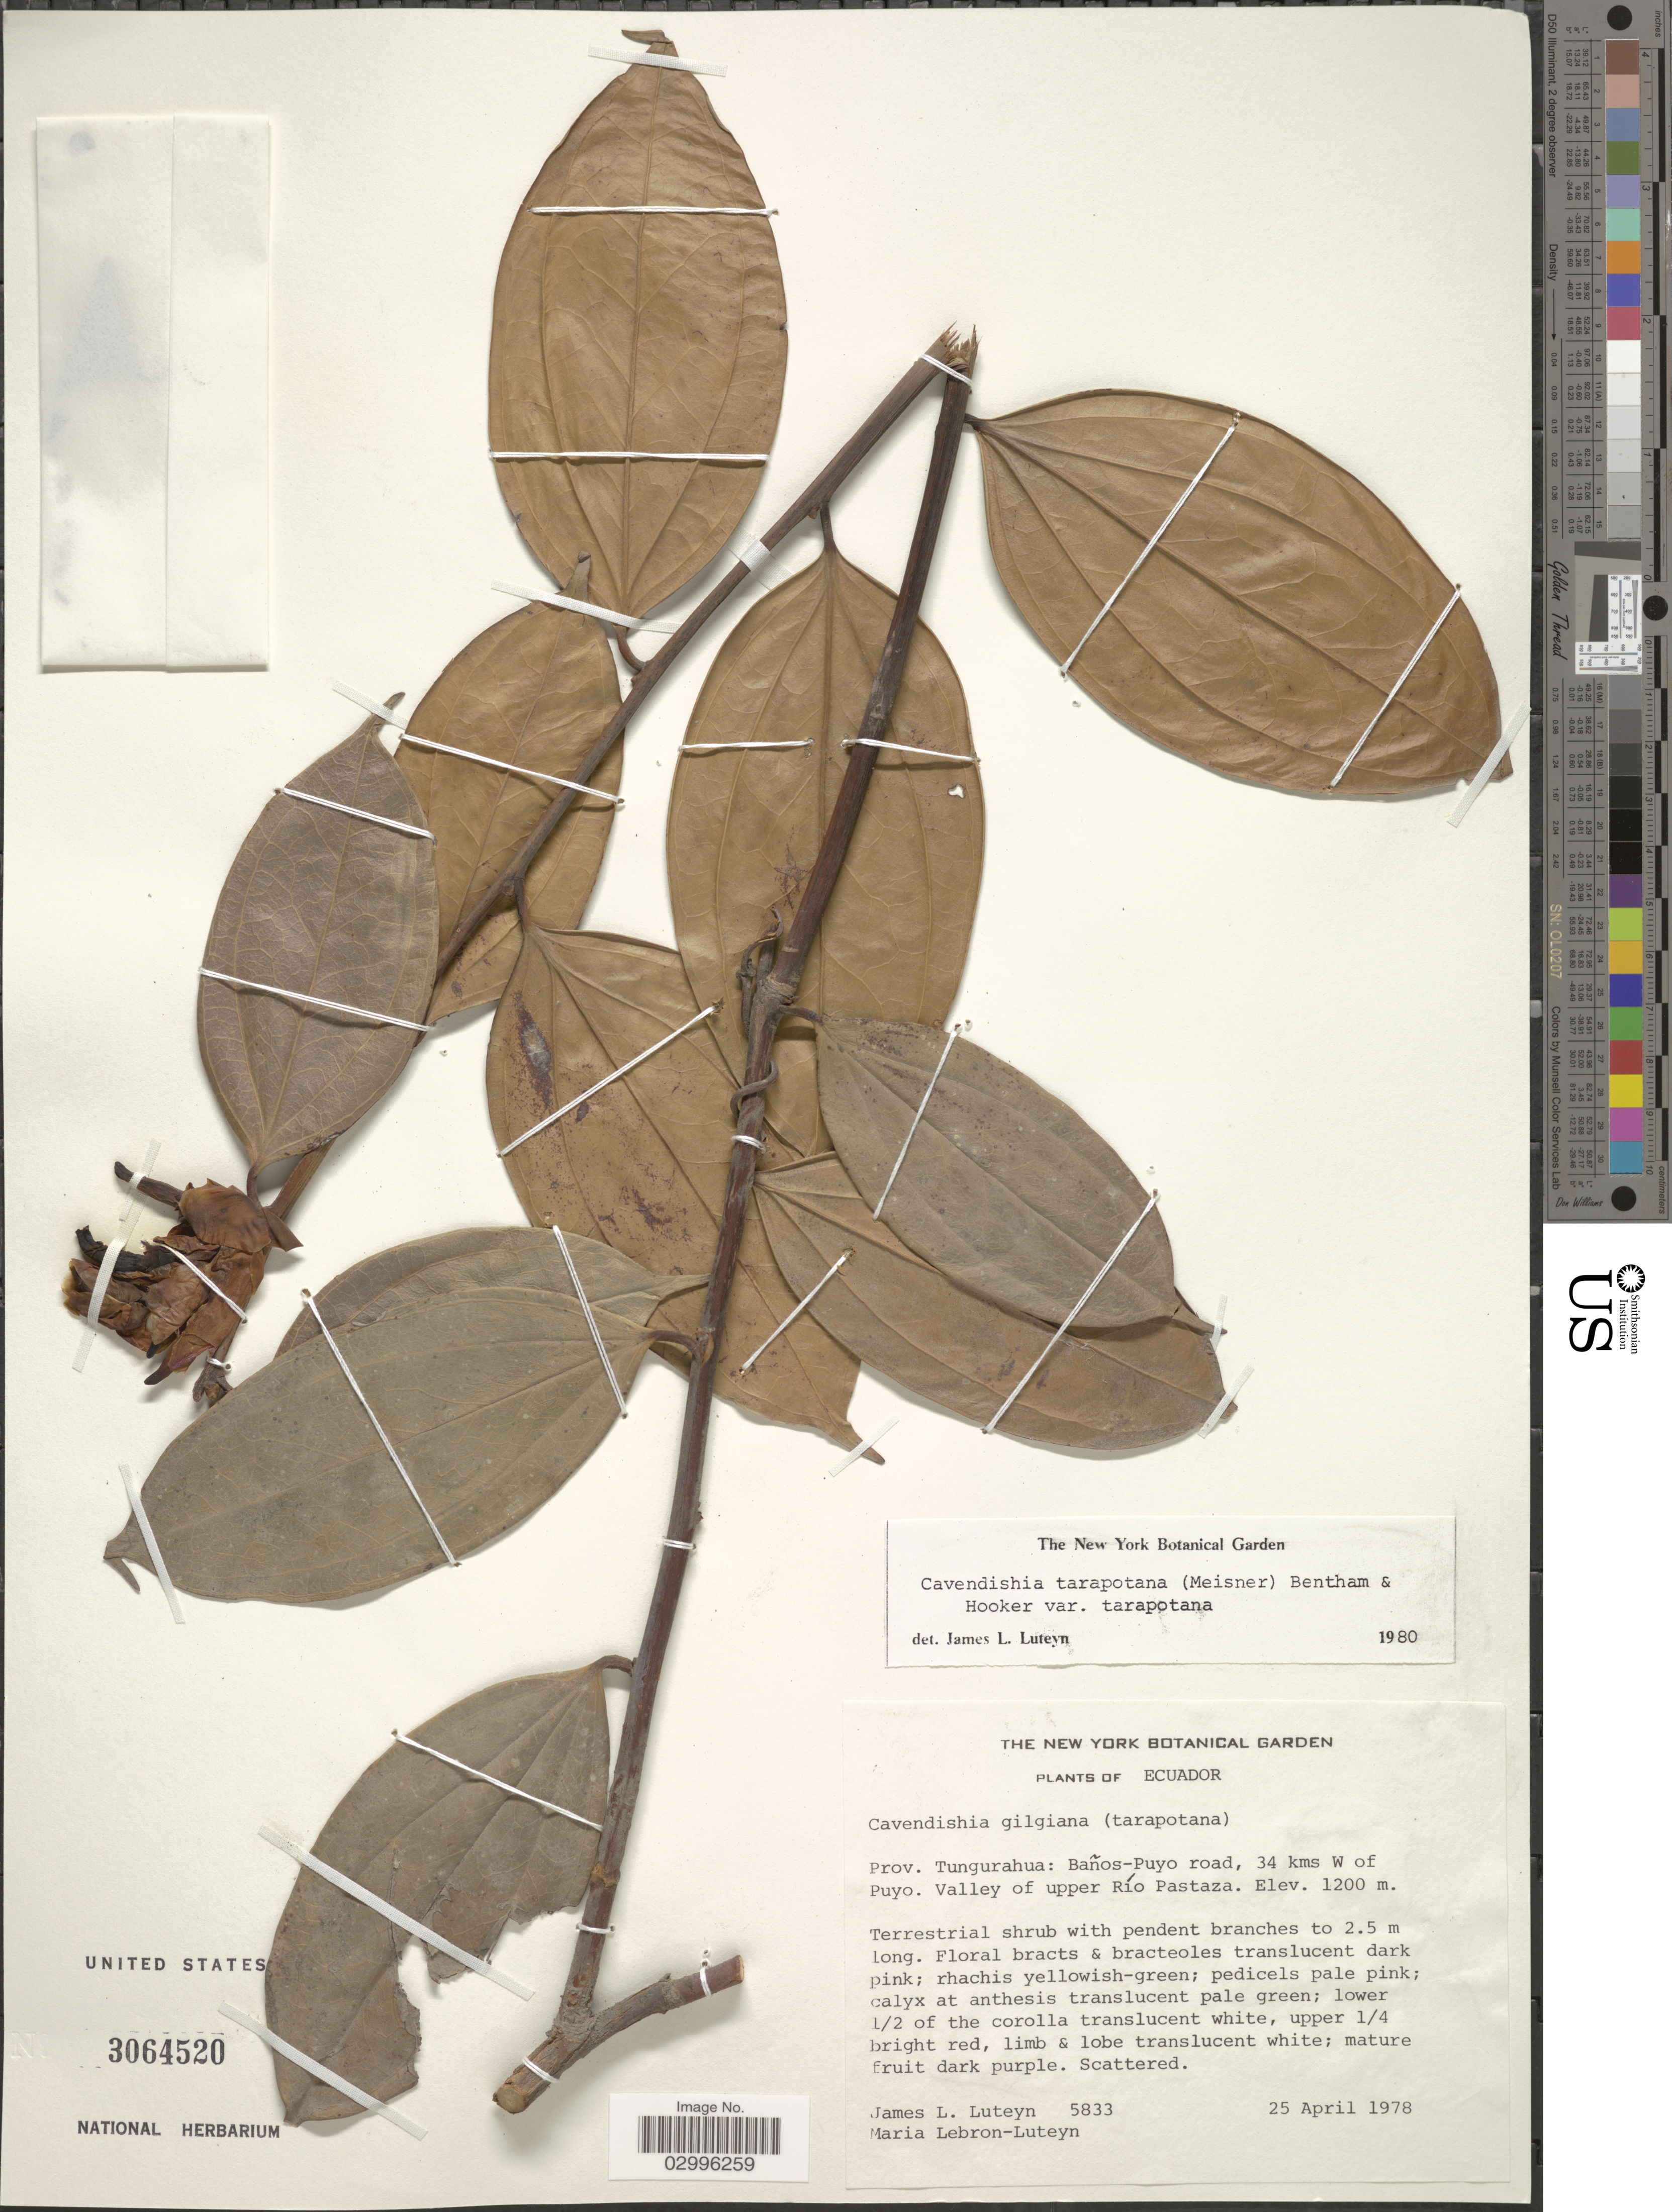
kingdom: Plantae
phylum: Tracheophyta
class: Magnoliopsida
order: Ericales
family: Ericaceae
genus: Cavendishia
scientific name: Cavendishia tarapotana var. tarapotana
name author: (Meisn.) Benth. & Hook.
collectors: J. L. Luteyn & M. L. Lebrón-Luteyn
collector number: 5833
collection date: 1978-04-25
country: Ecuador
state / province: Tungurahua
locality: Baños-Puyo road, 34 kms W of Puyo. Valley of Upper Río Pastaza.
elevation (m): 1200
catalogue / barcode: US 3064520